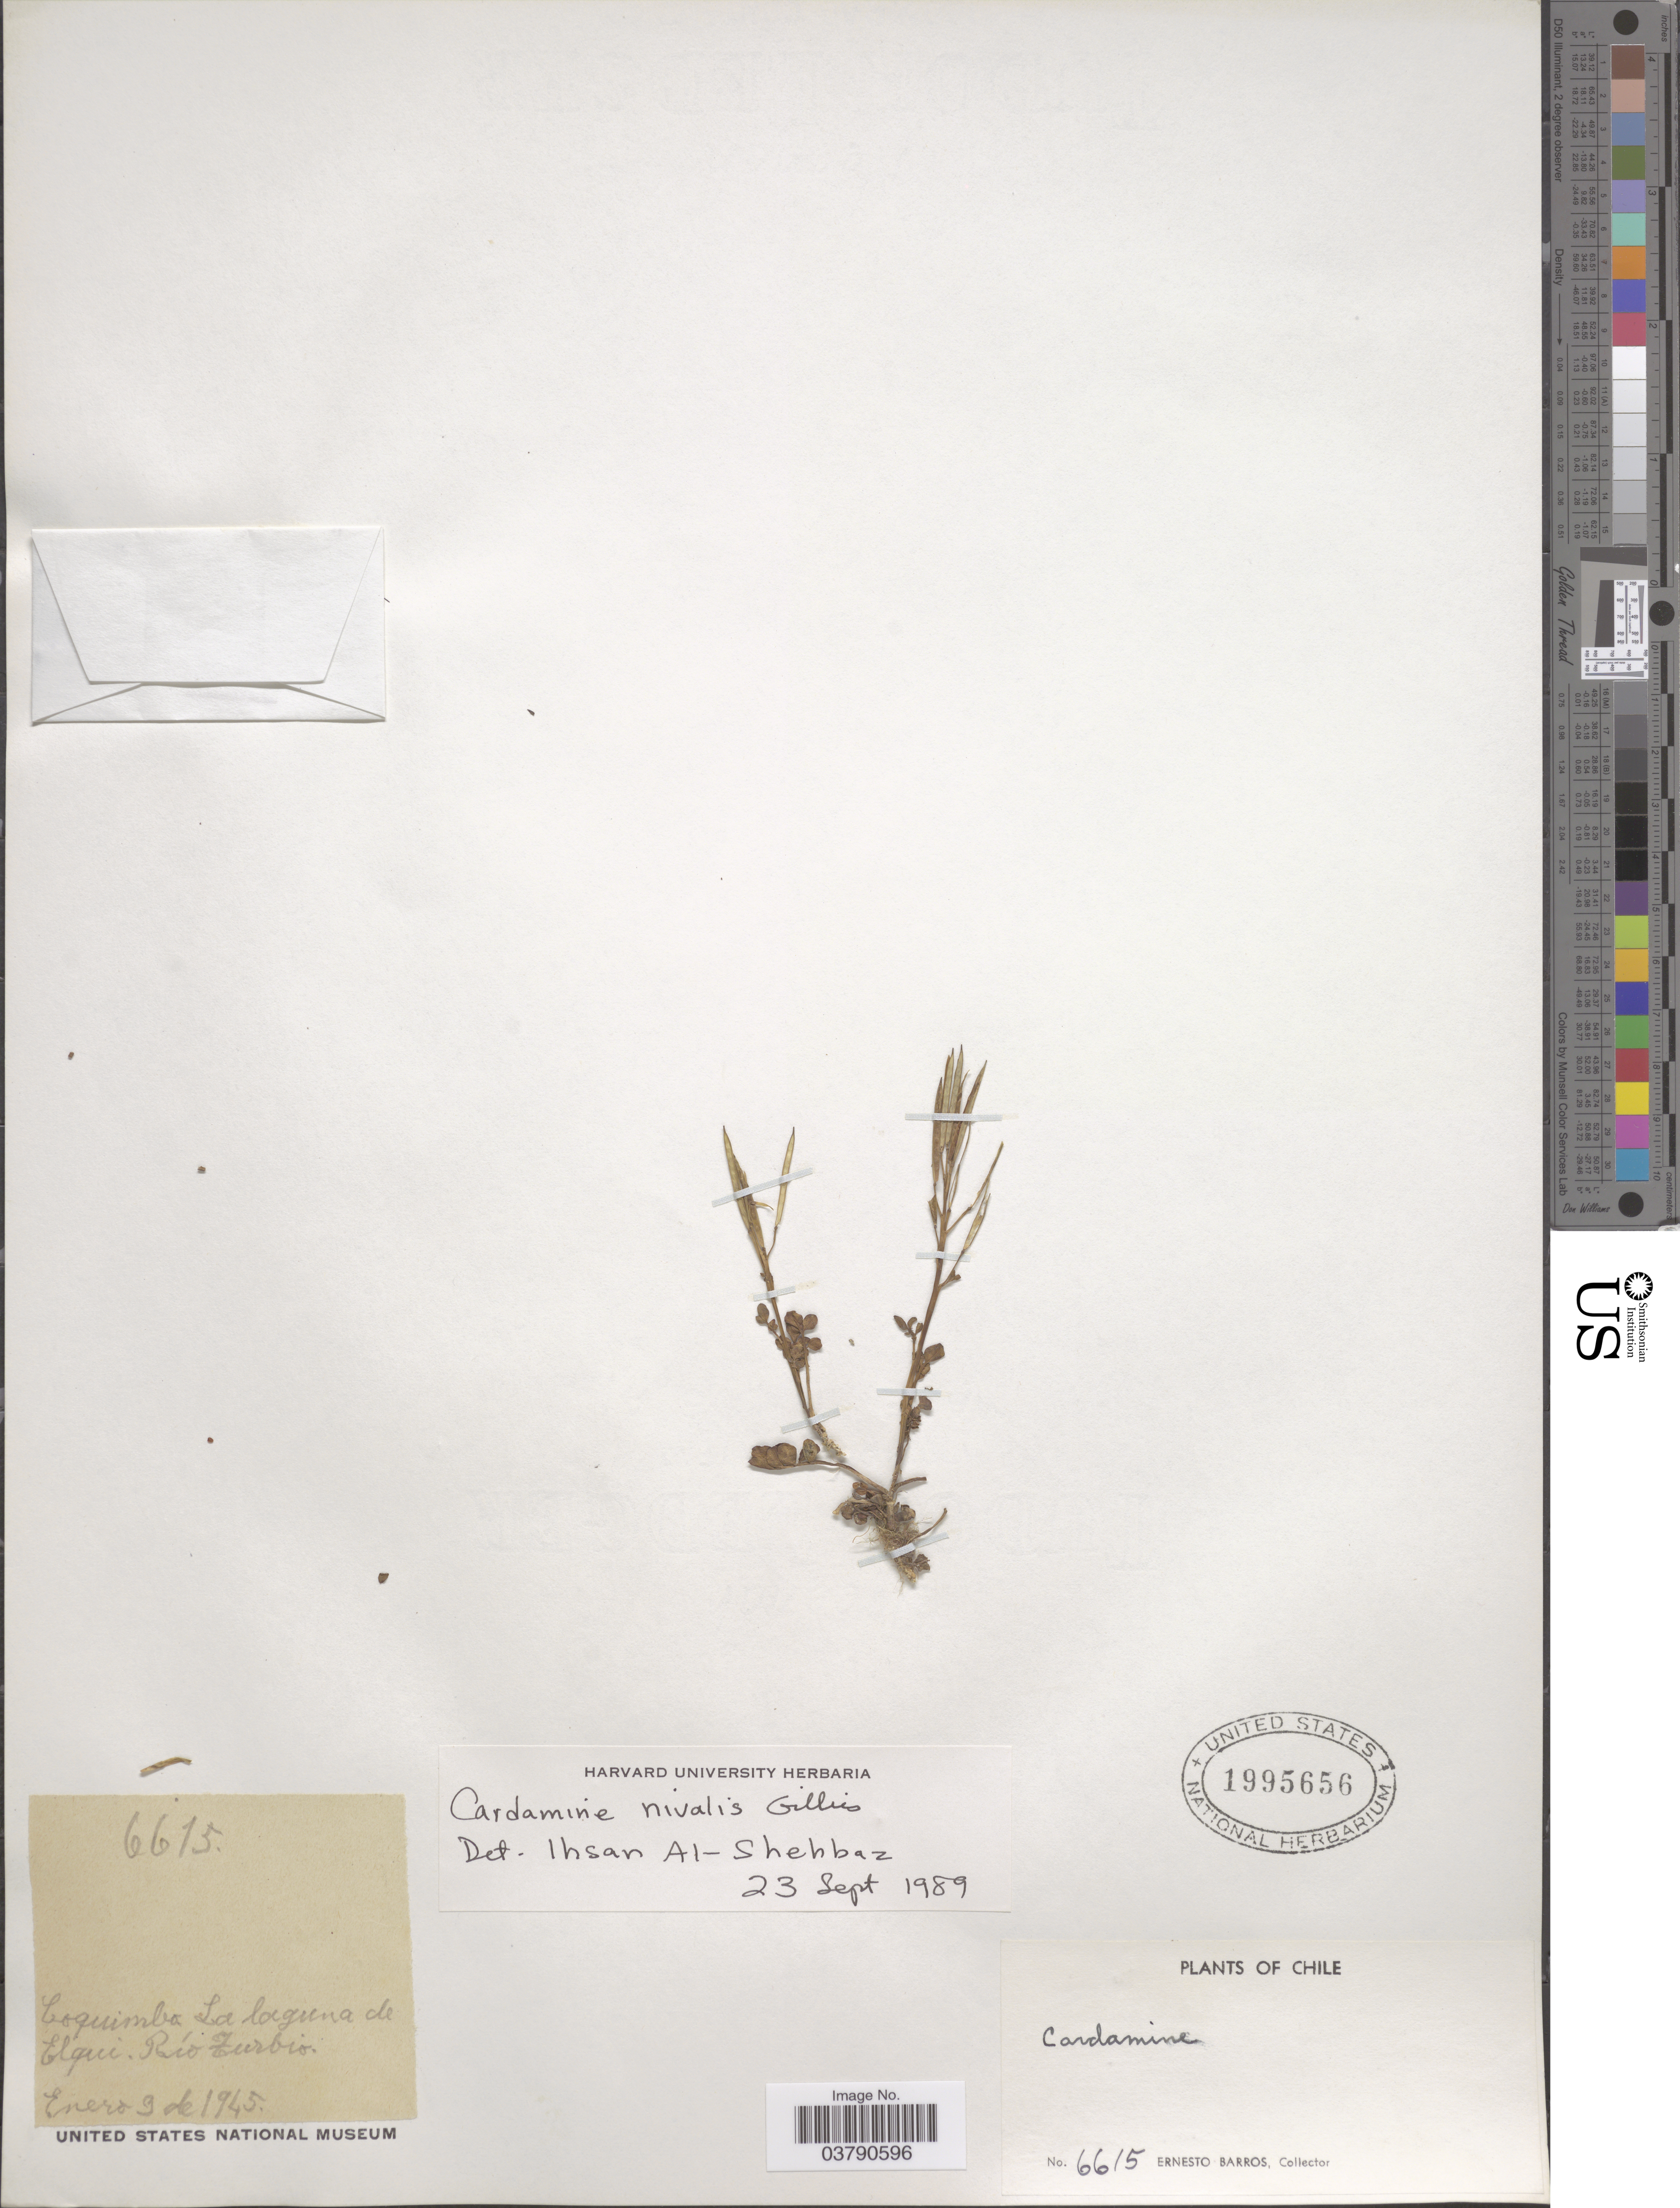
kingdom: Plantae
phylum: Tracheophyta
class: Magnoliopsida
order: Brassicales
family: Brassicaceae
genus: Cardamine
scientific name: Cardamine nivalis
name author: Pall.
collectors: E. Barros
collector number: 6615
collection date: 1945-01-03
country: Chile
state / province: Coquimbo (IV)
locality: La laguna de Elqui. Río Turbio.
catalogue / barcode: US 1995656